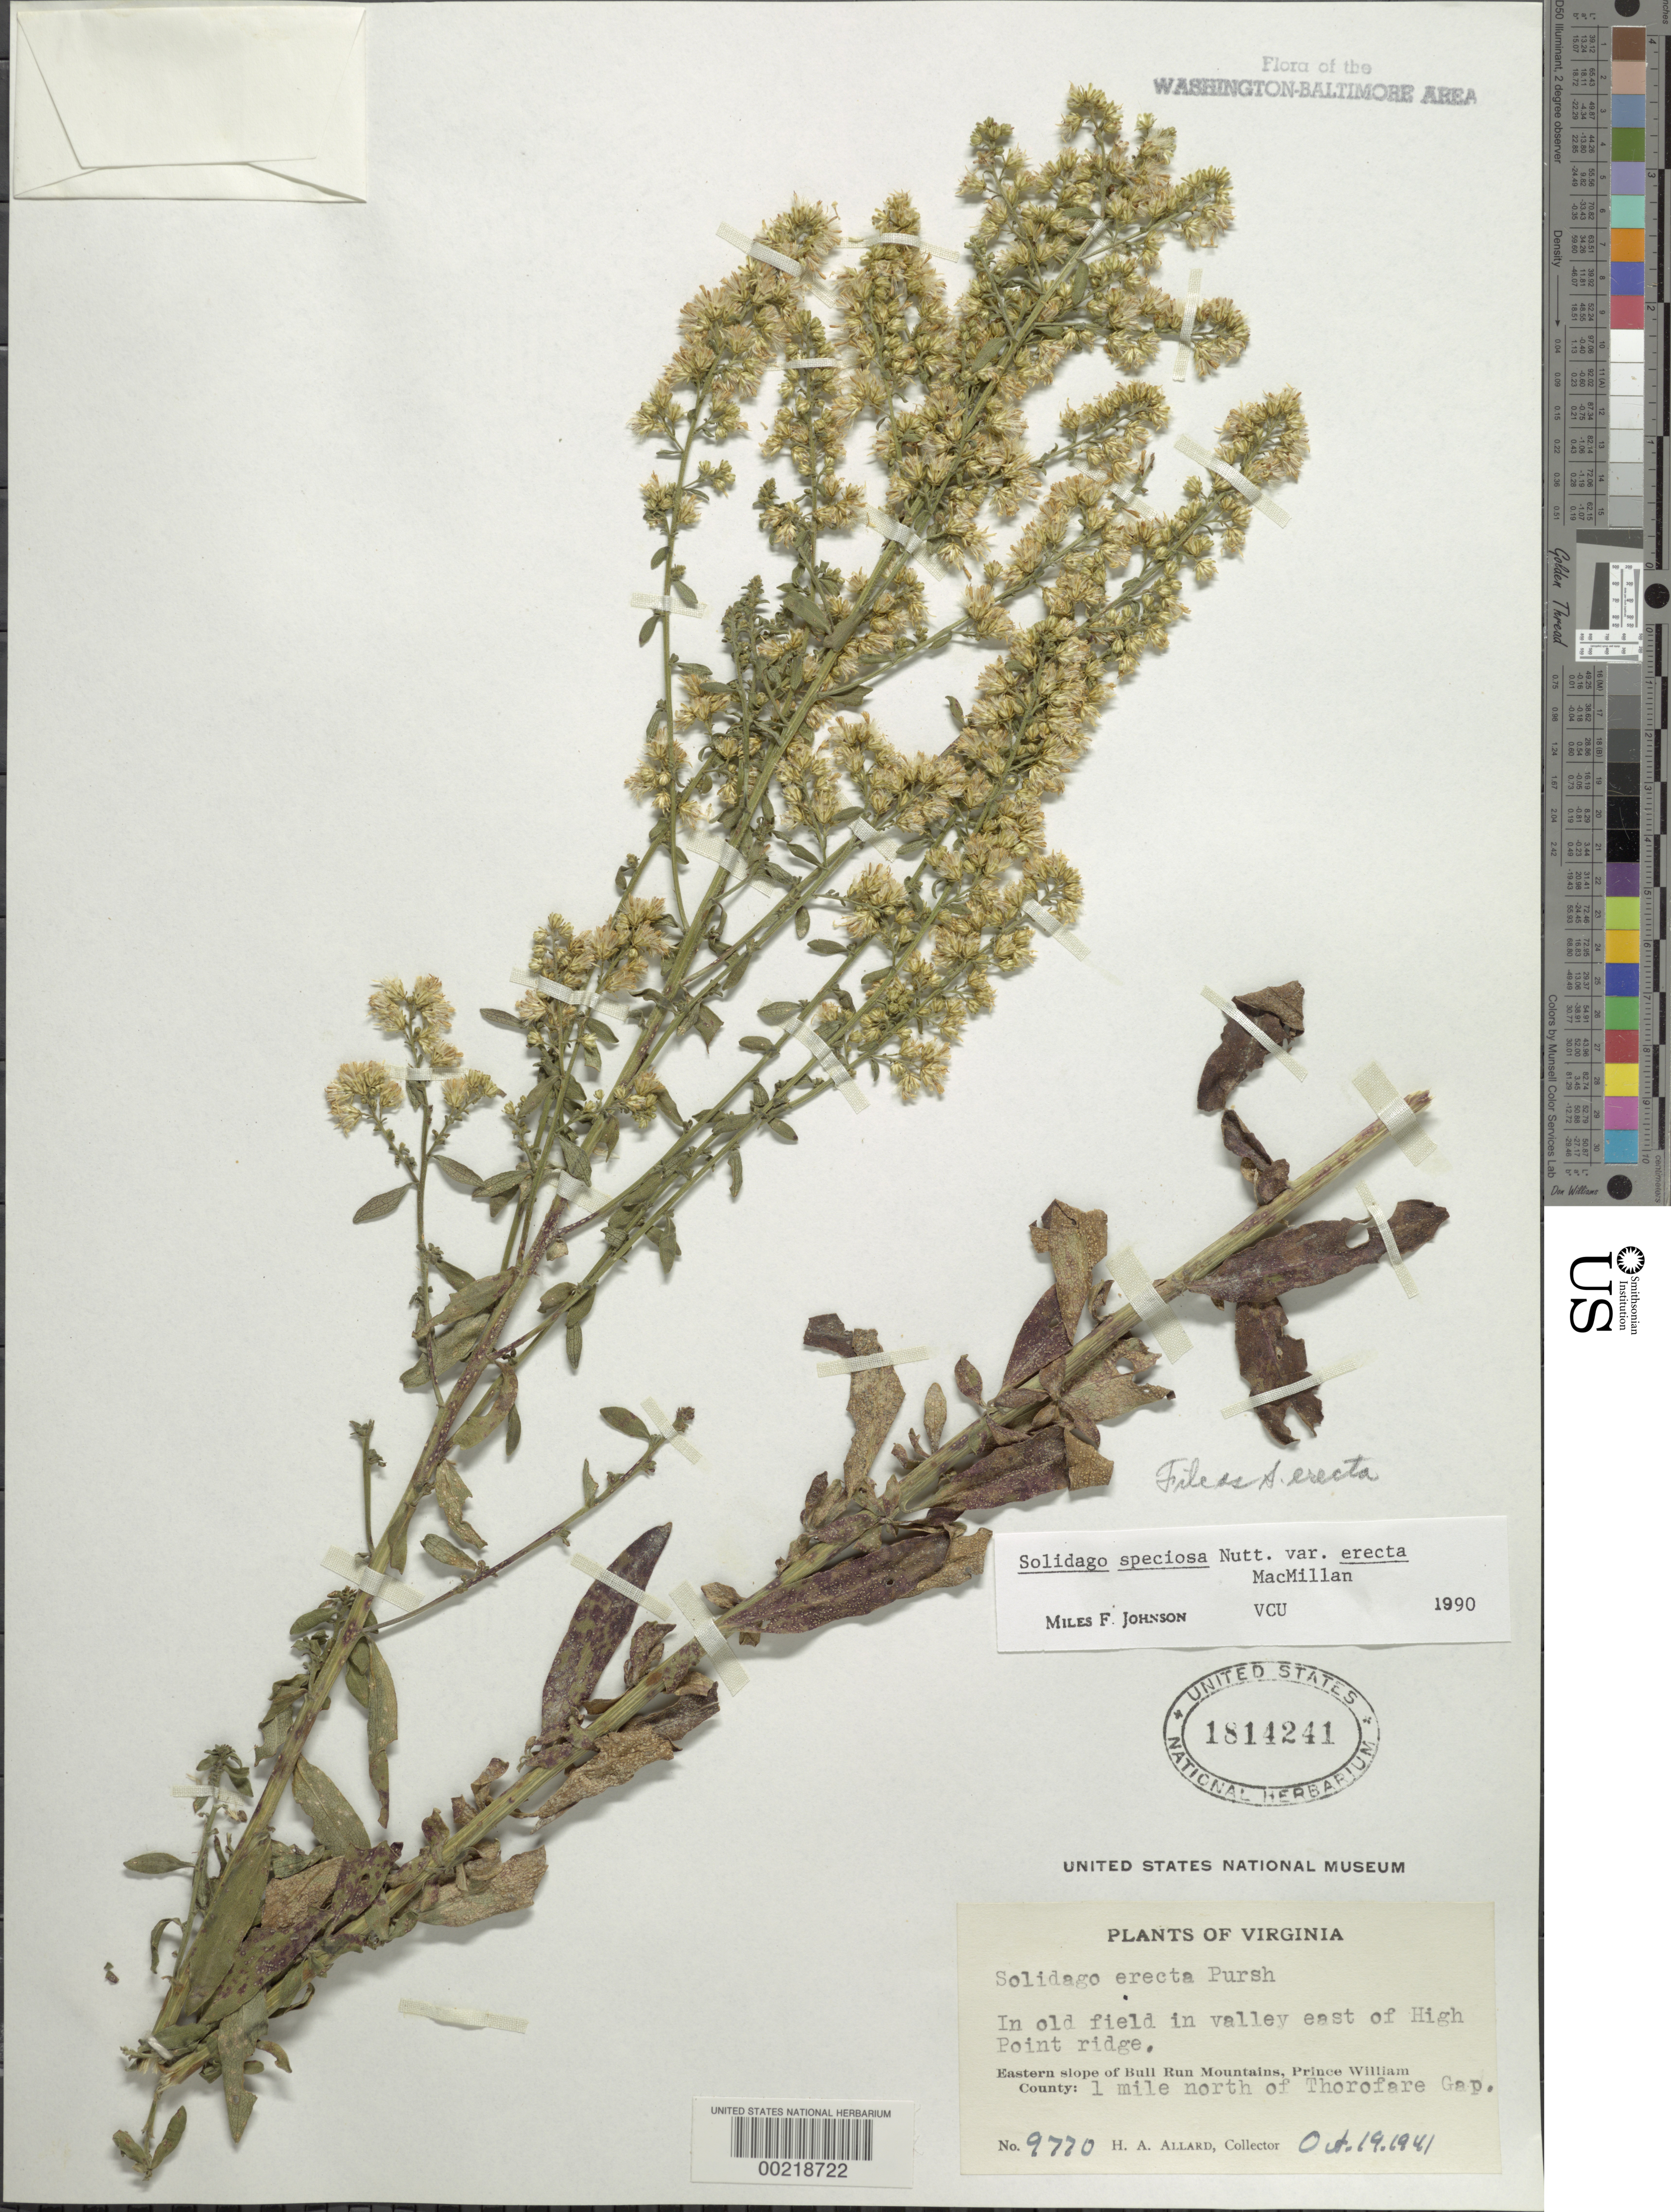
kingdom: Plantae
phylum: Tracheophyta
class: Magnoliopsida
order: Asterales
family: Asteraceae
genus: Solidago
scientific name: Solidago speciosa var. erecta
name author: (Pursh) MacMill.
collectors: H. A. Allard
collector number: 9770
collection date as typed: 19 Oct 1941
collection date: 1941-10-19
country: United States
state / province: Virginia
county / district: Prince William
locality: E of High Point Ridge, E slope of Bull Run, N of Thorofare Gap Bull Run Mts.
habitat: In old field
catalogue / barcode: US 1814241